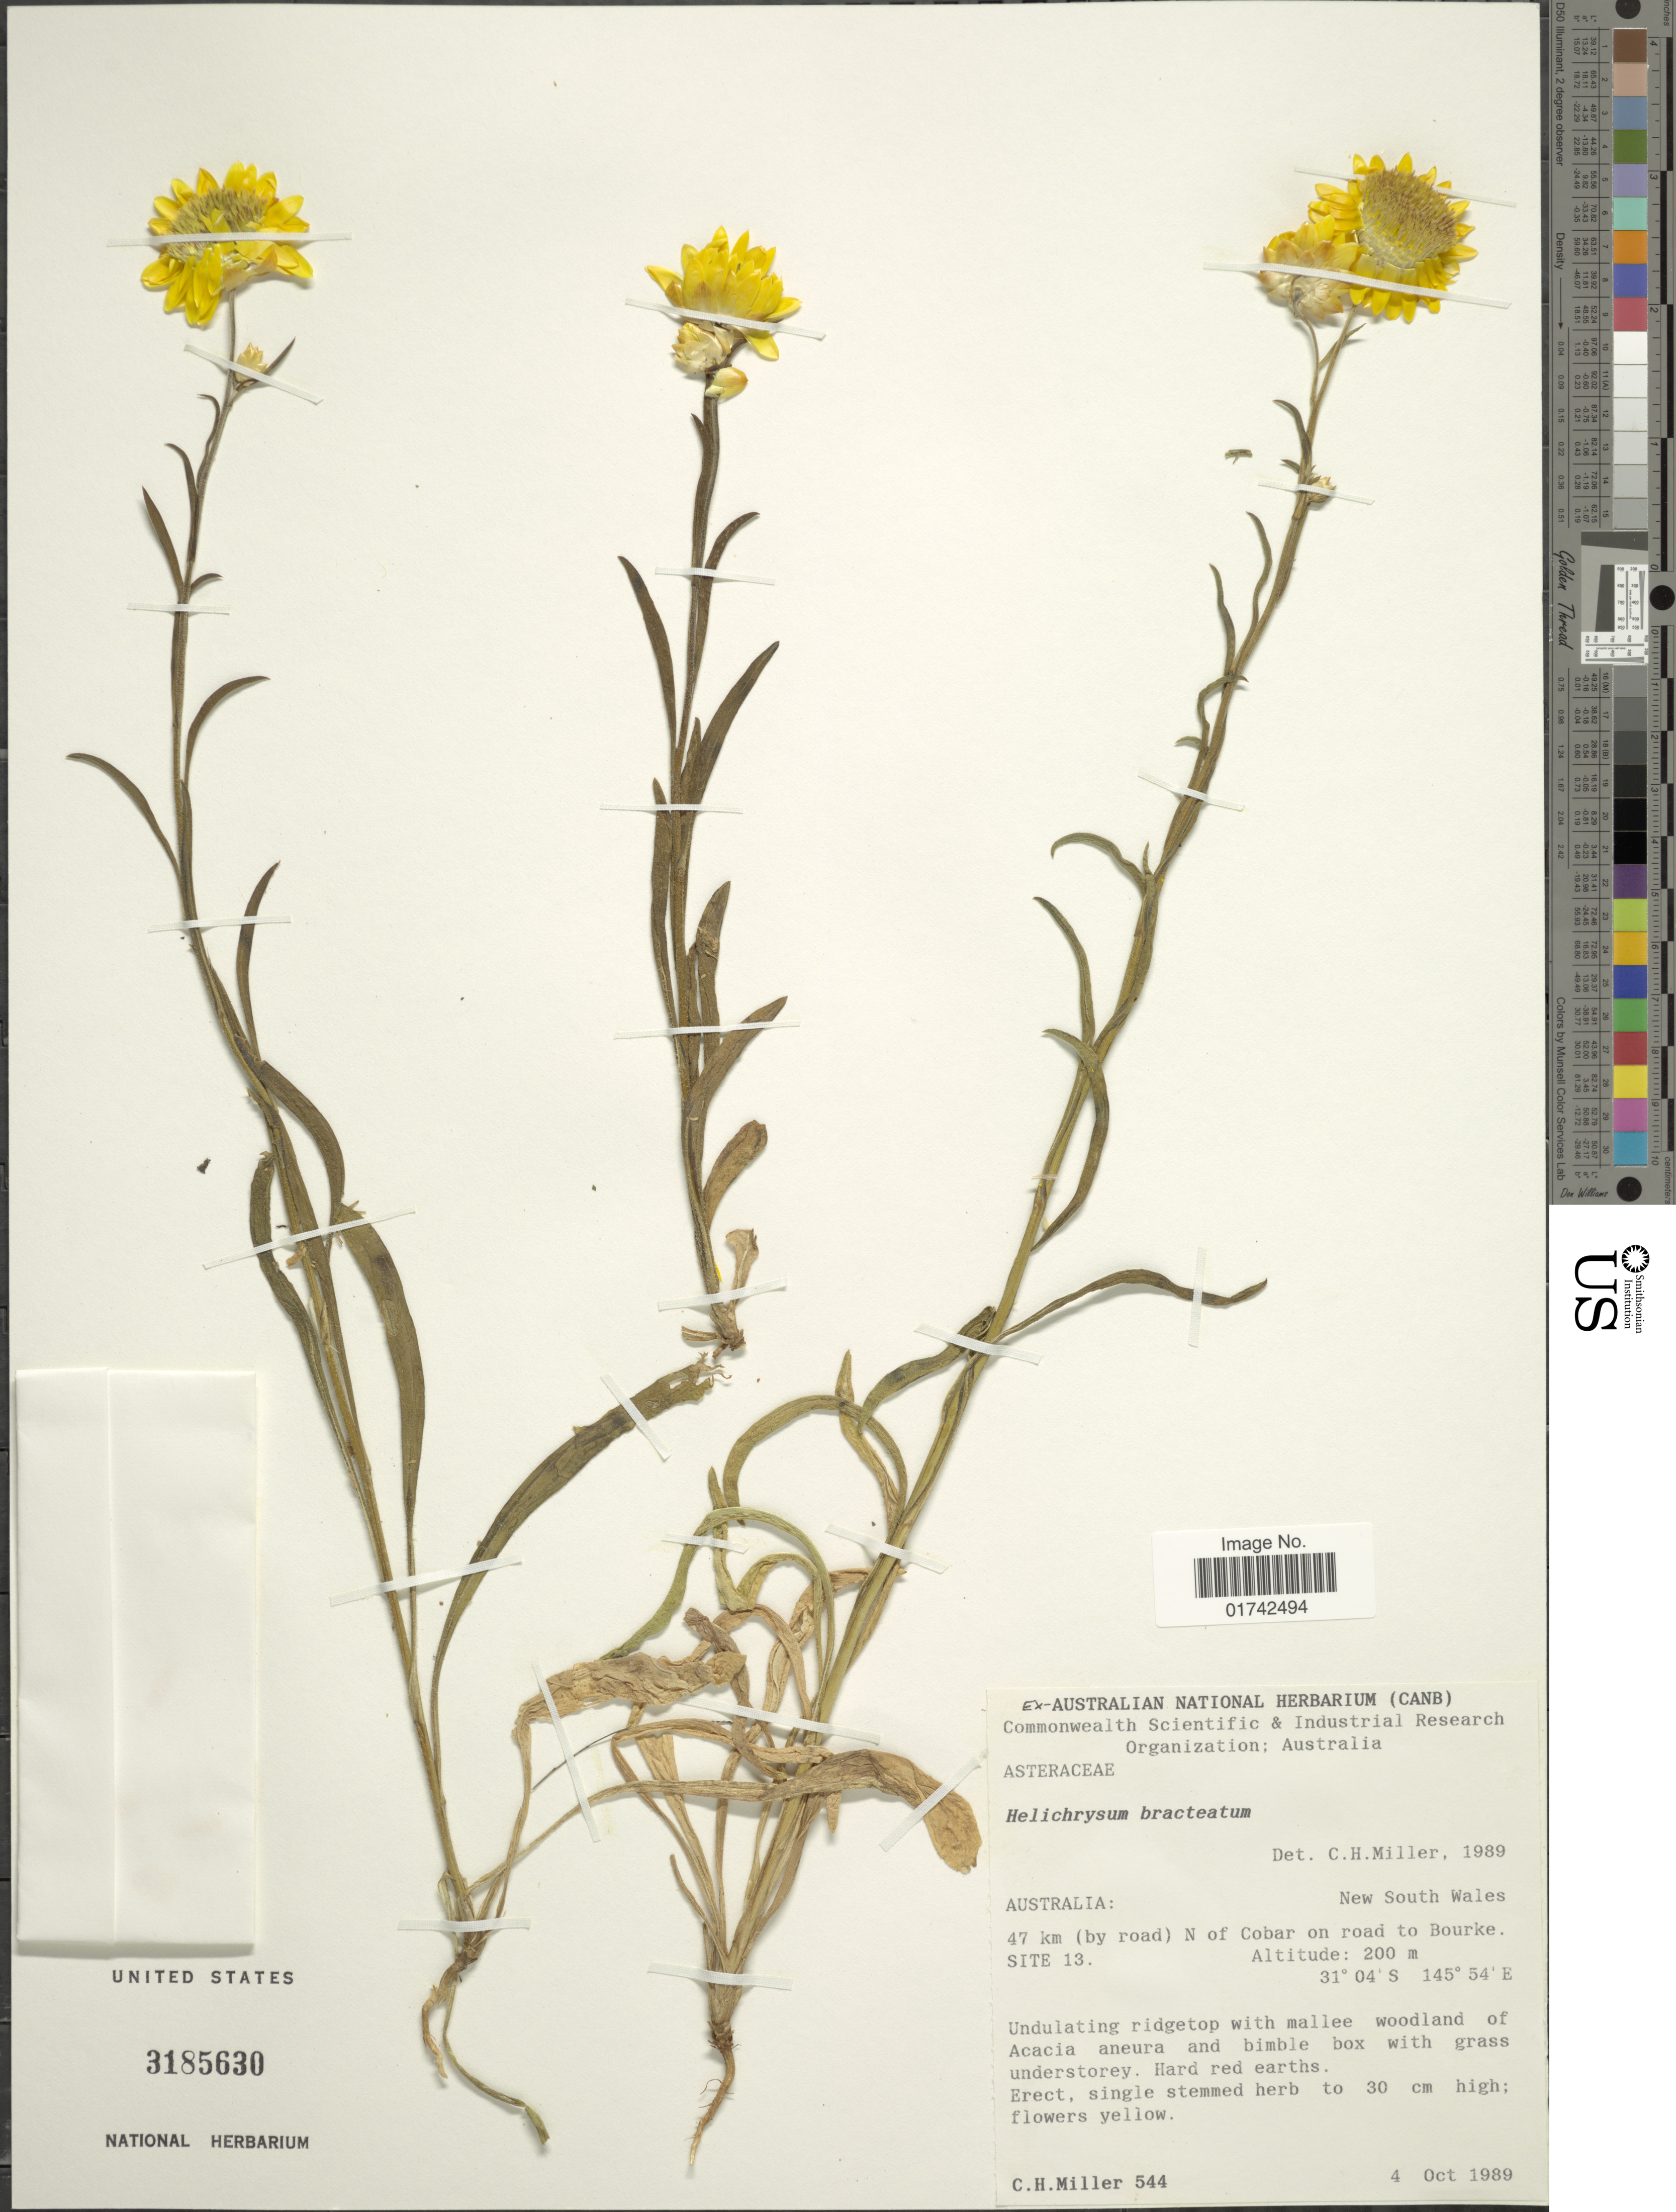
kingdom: Plantae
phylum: Tracheophyta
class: Magnoliopsida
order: Asterales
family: Asteraceae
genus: Helichrysum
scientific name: Helichrysum bracteatum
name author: (Vent.) Haw.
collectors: C. H. Miller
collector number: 544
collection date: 1989-10-04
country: Australia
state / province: New South Wales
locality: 47 km (by road) N of Cobar on road to Bourke Site 13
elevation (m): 200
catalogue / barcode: US 3185630